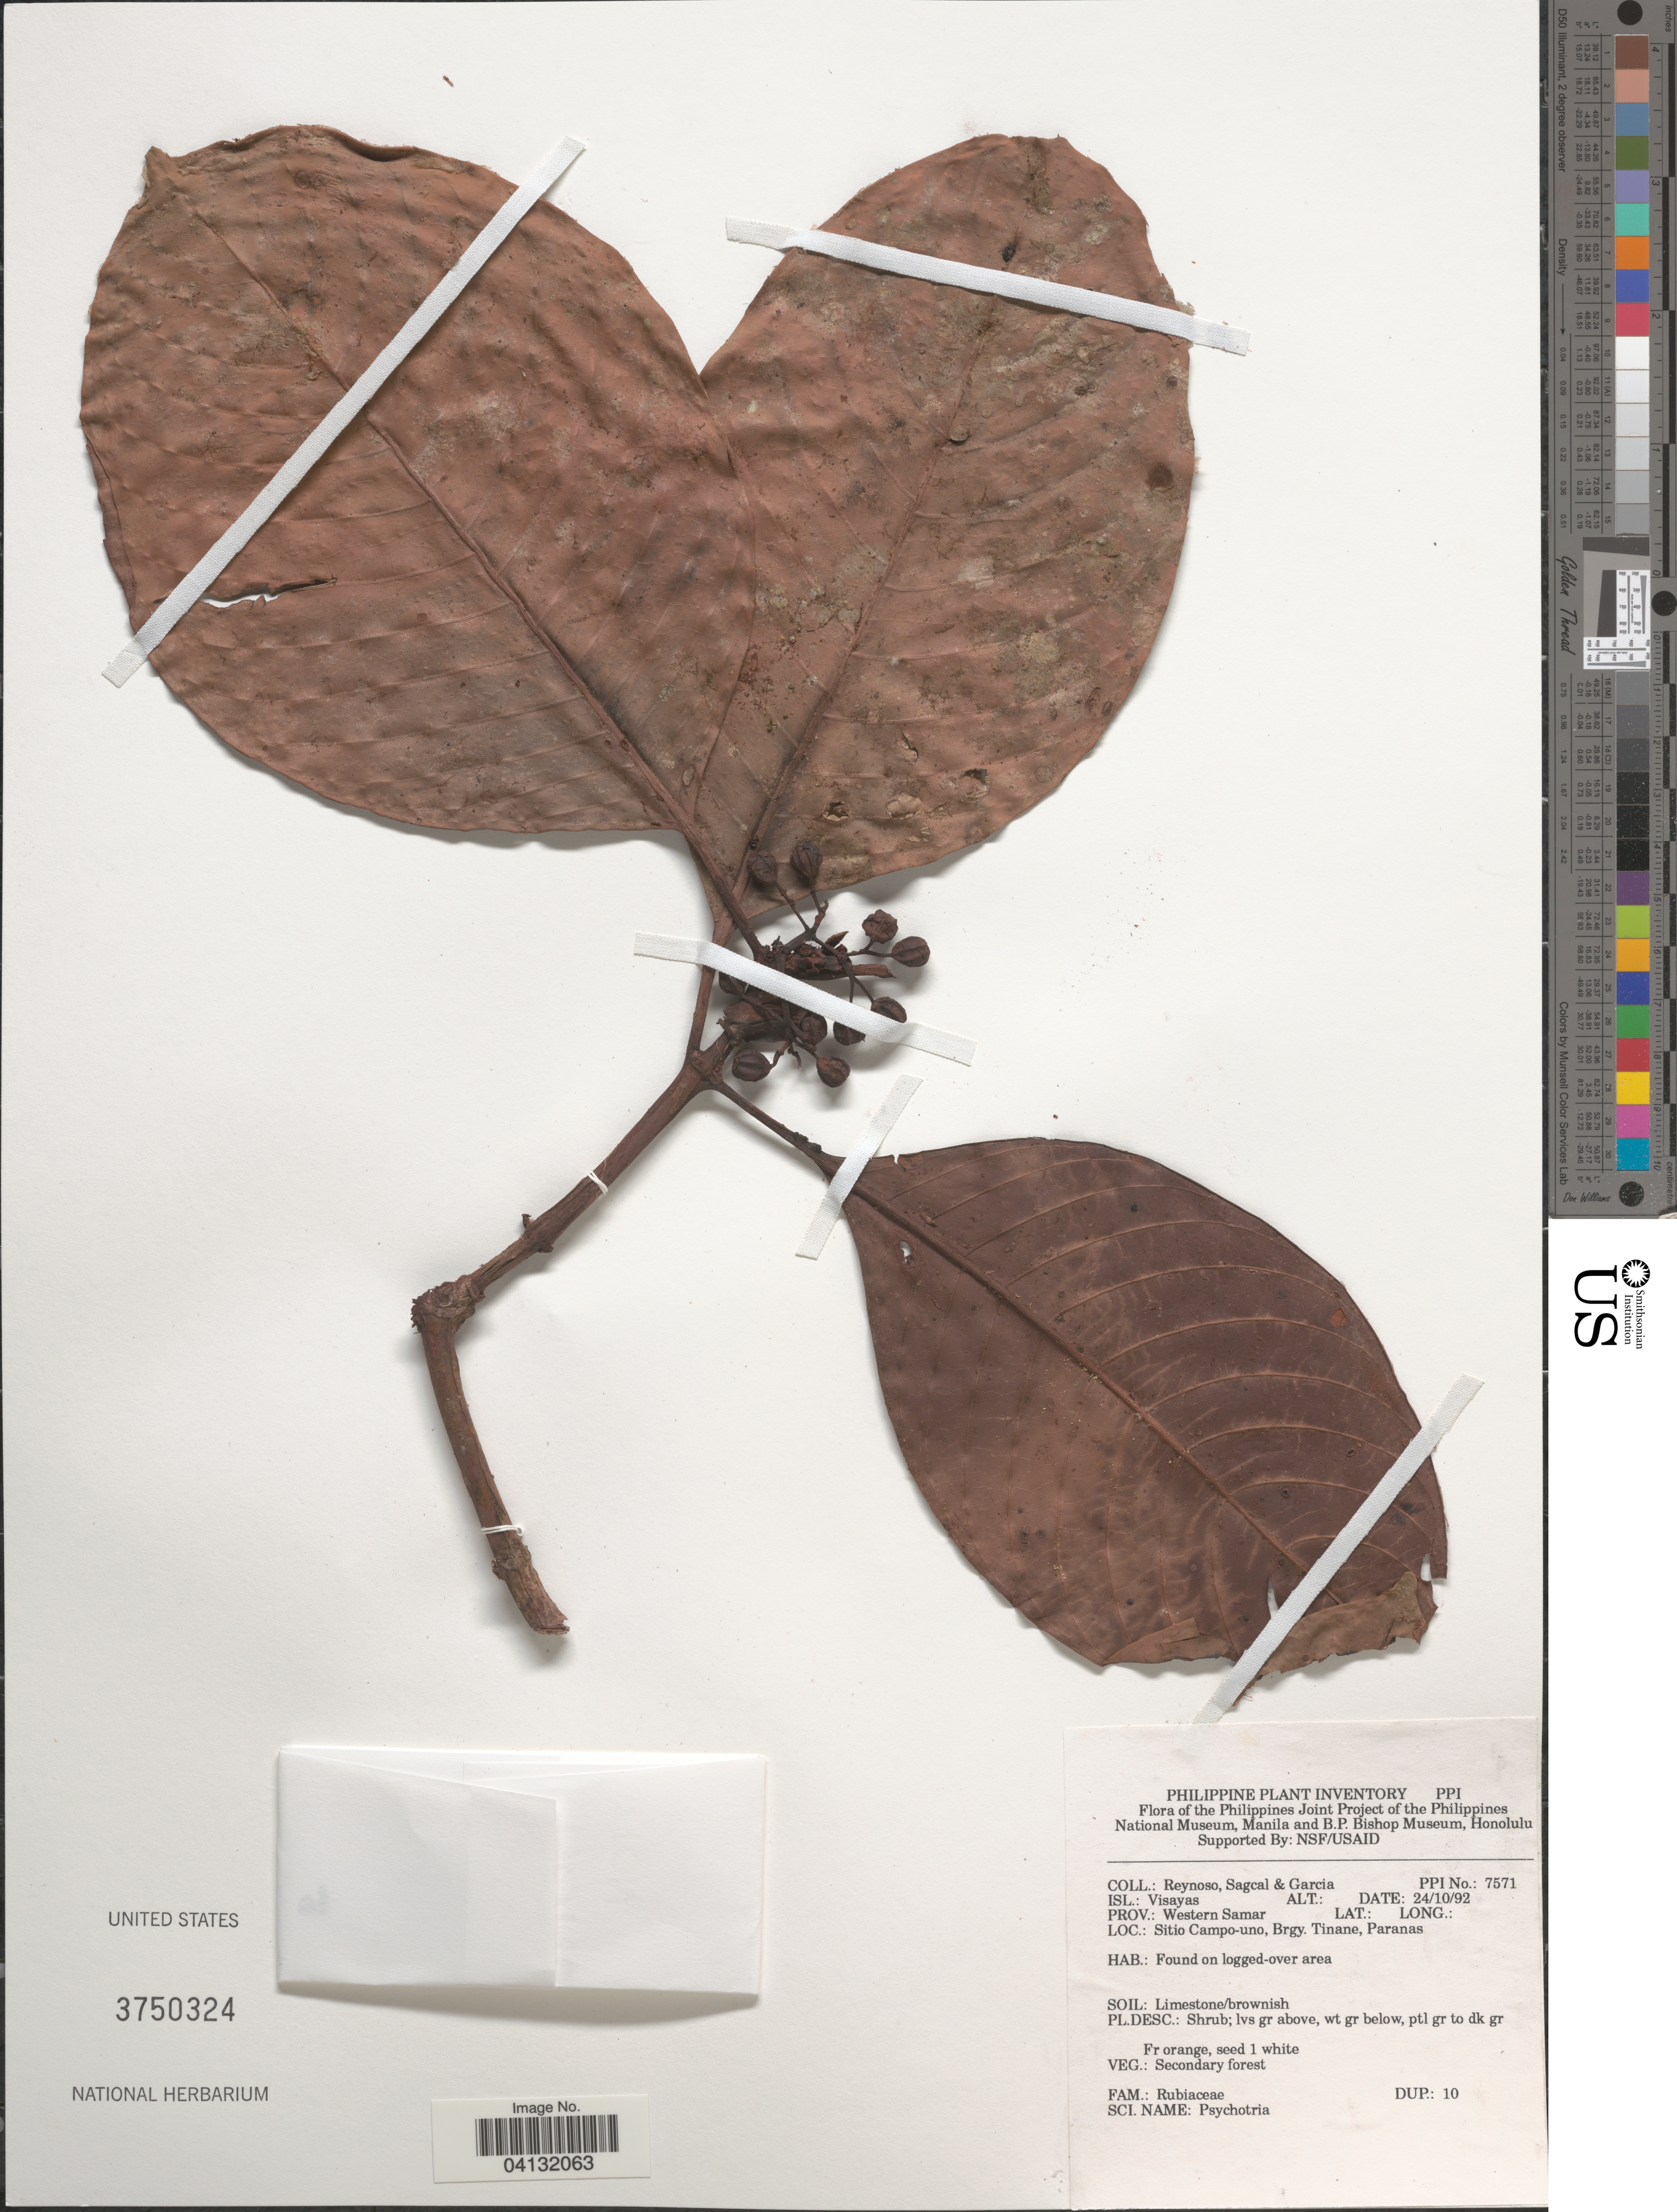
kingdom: Plantae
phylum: Tracheophyta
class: Magnoliopsida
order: Gentianales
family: Rubiaceae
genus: Psychotria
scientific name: Psychotria sp.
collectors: E. Reynoso, E. Sagcal & H. Garcia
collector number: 7571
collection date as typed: Transcribed d/m/y: 24/10/92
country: Philippines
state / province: Eastern Visayas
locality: Isl.: Visayas. Prov.: Western Samar. Sitio Campo-uno, Brgy. Tinane, Paranas.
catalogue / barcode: US 3750324